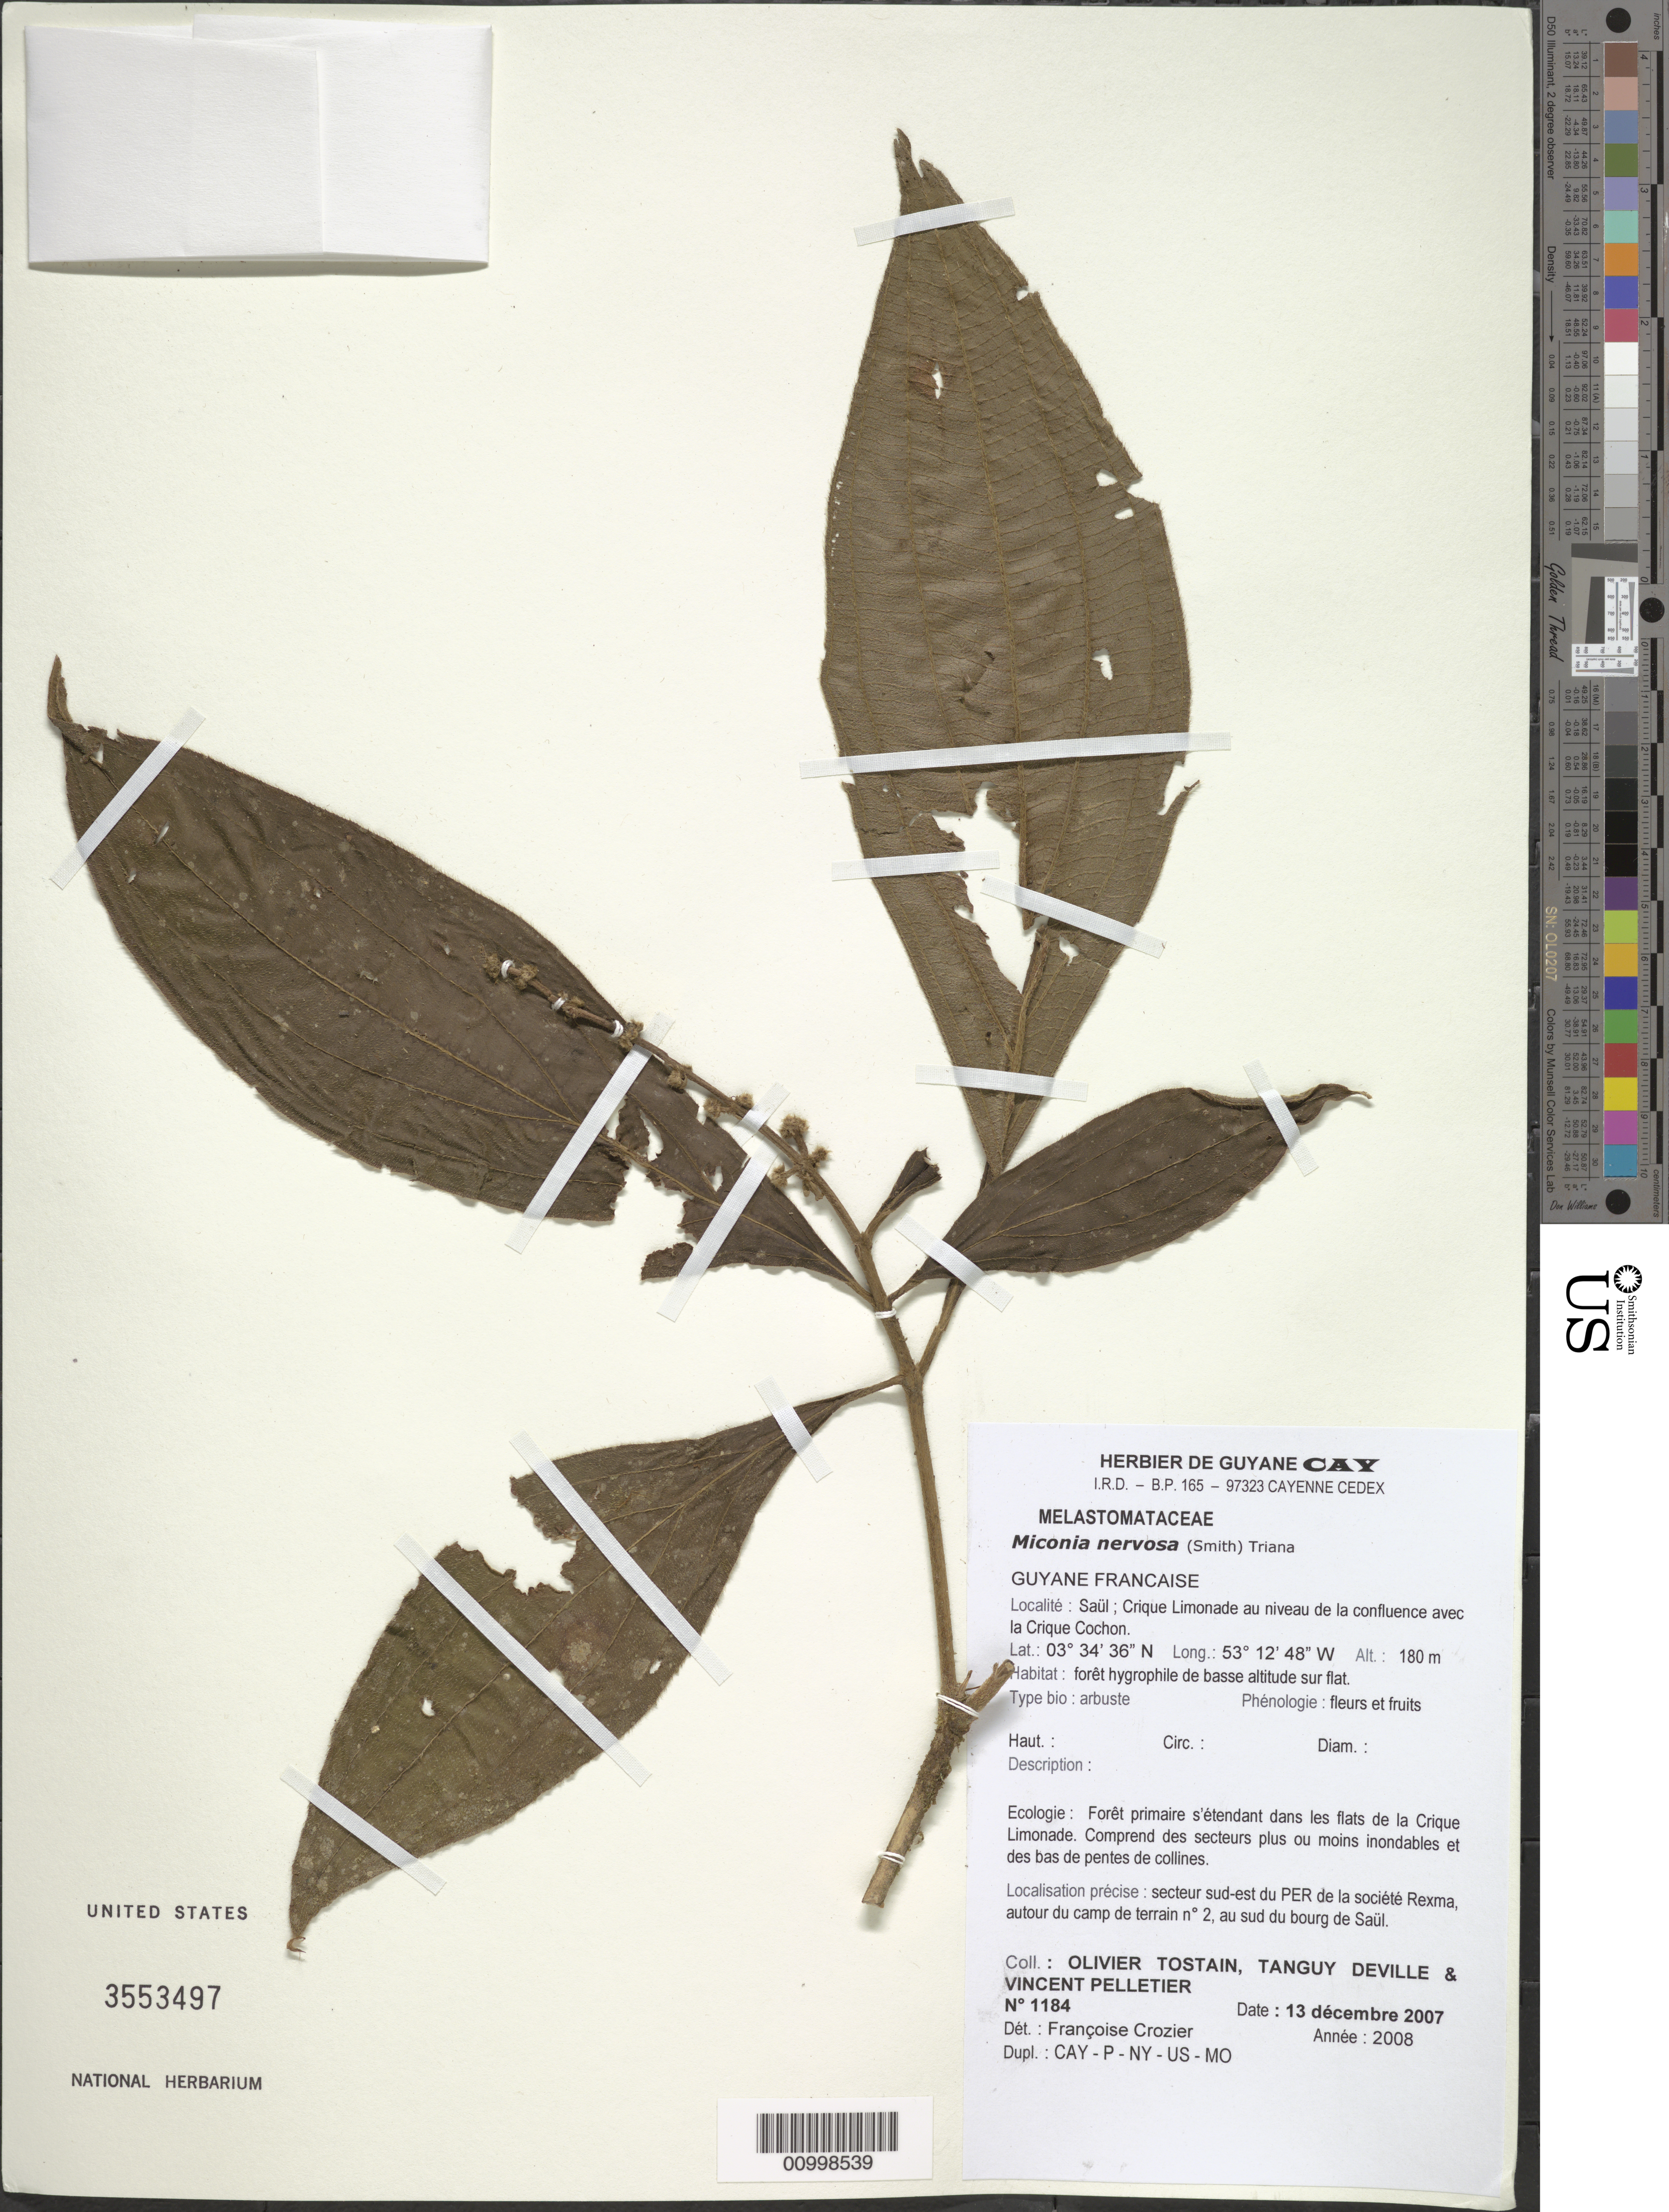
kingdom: Plantae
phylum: Tracheophyta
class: Magnoliopsida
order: Myrtales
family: Melastomataceae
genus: Miconia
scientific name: Miconia nervosa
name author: (Sm.) Triana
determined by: Crozier, F.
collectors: O. Tostain, T. Deville & V. Pelletier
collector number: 1184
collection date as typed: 13-Dec-07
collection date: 2007-12-13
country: French Guiana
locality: Saul; Crique Limonade au niveau de la confluence avec la Crique Cochon. Secteur SE du PER de la societe Rexma, autour du camp de terrain no.2, au sud du bourg de Saul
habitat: Foret hygrophile de basse alititude sur flat. Foret primaire s'etendant dans les flats de la Crique Limonade. Comprend des secteurs plus ou moins…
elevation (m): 180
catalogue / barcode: US 3553497